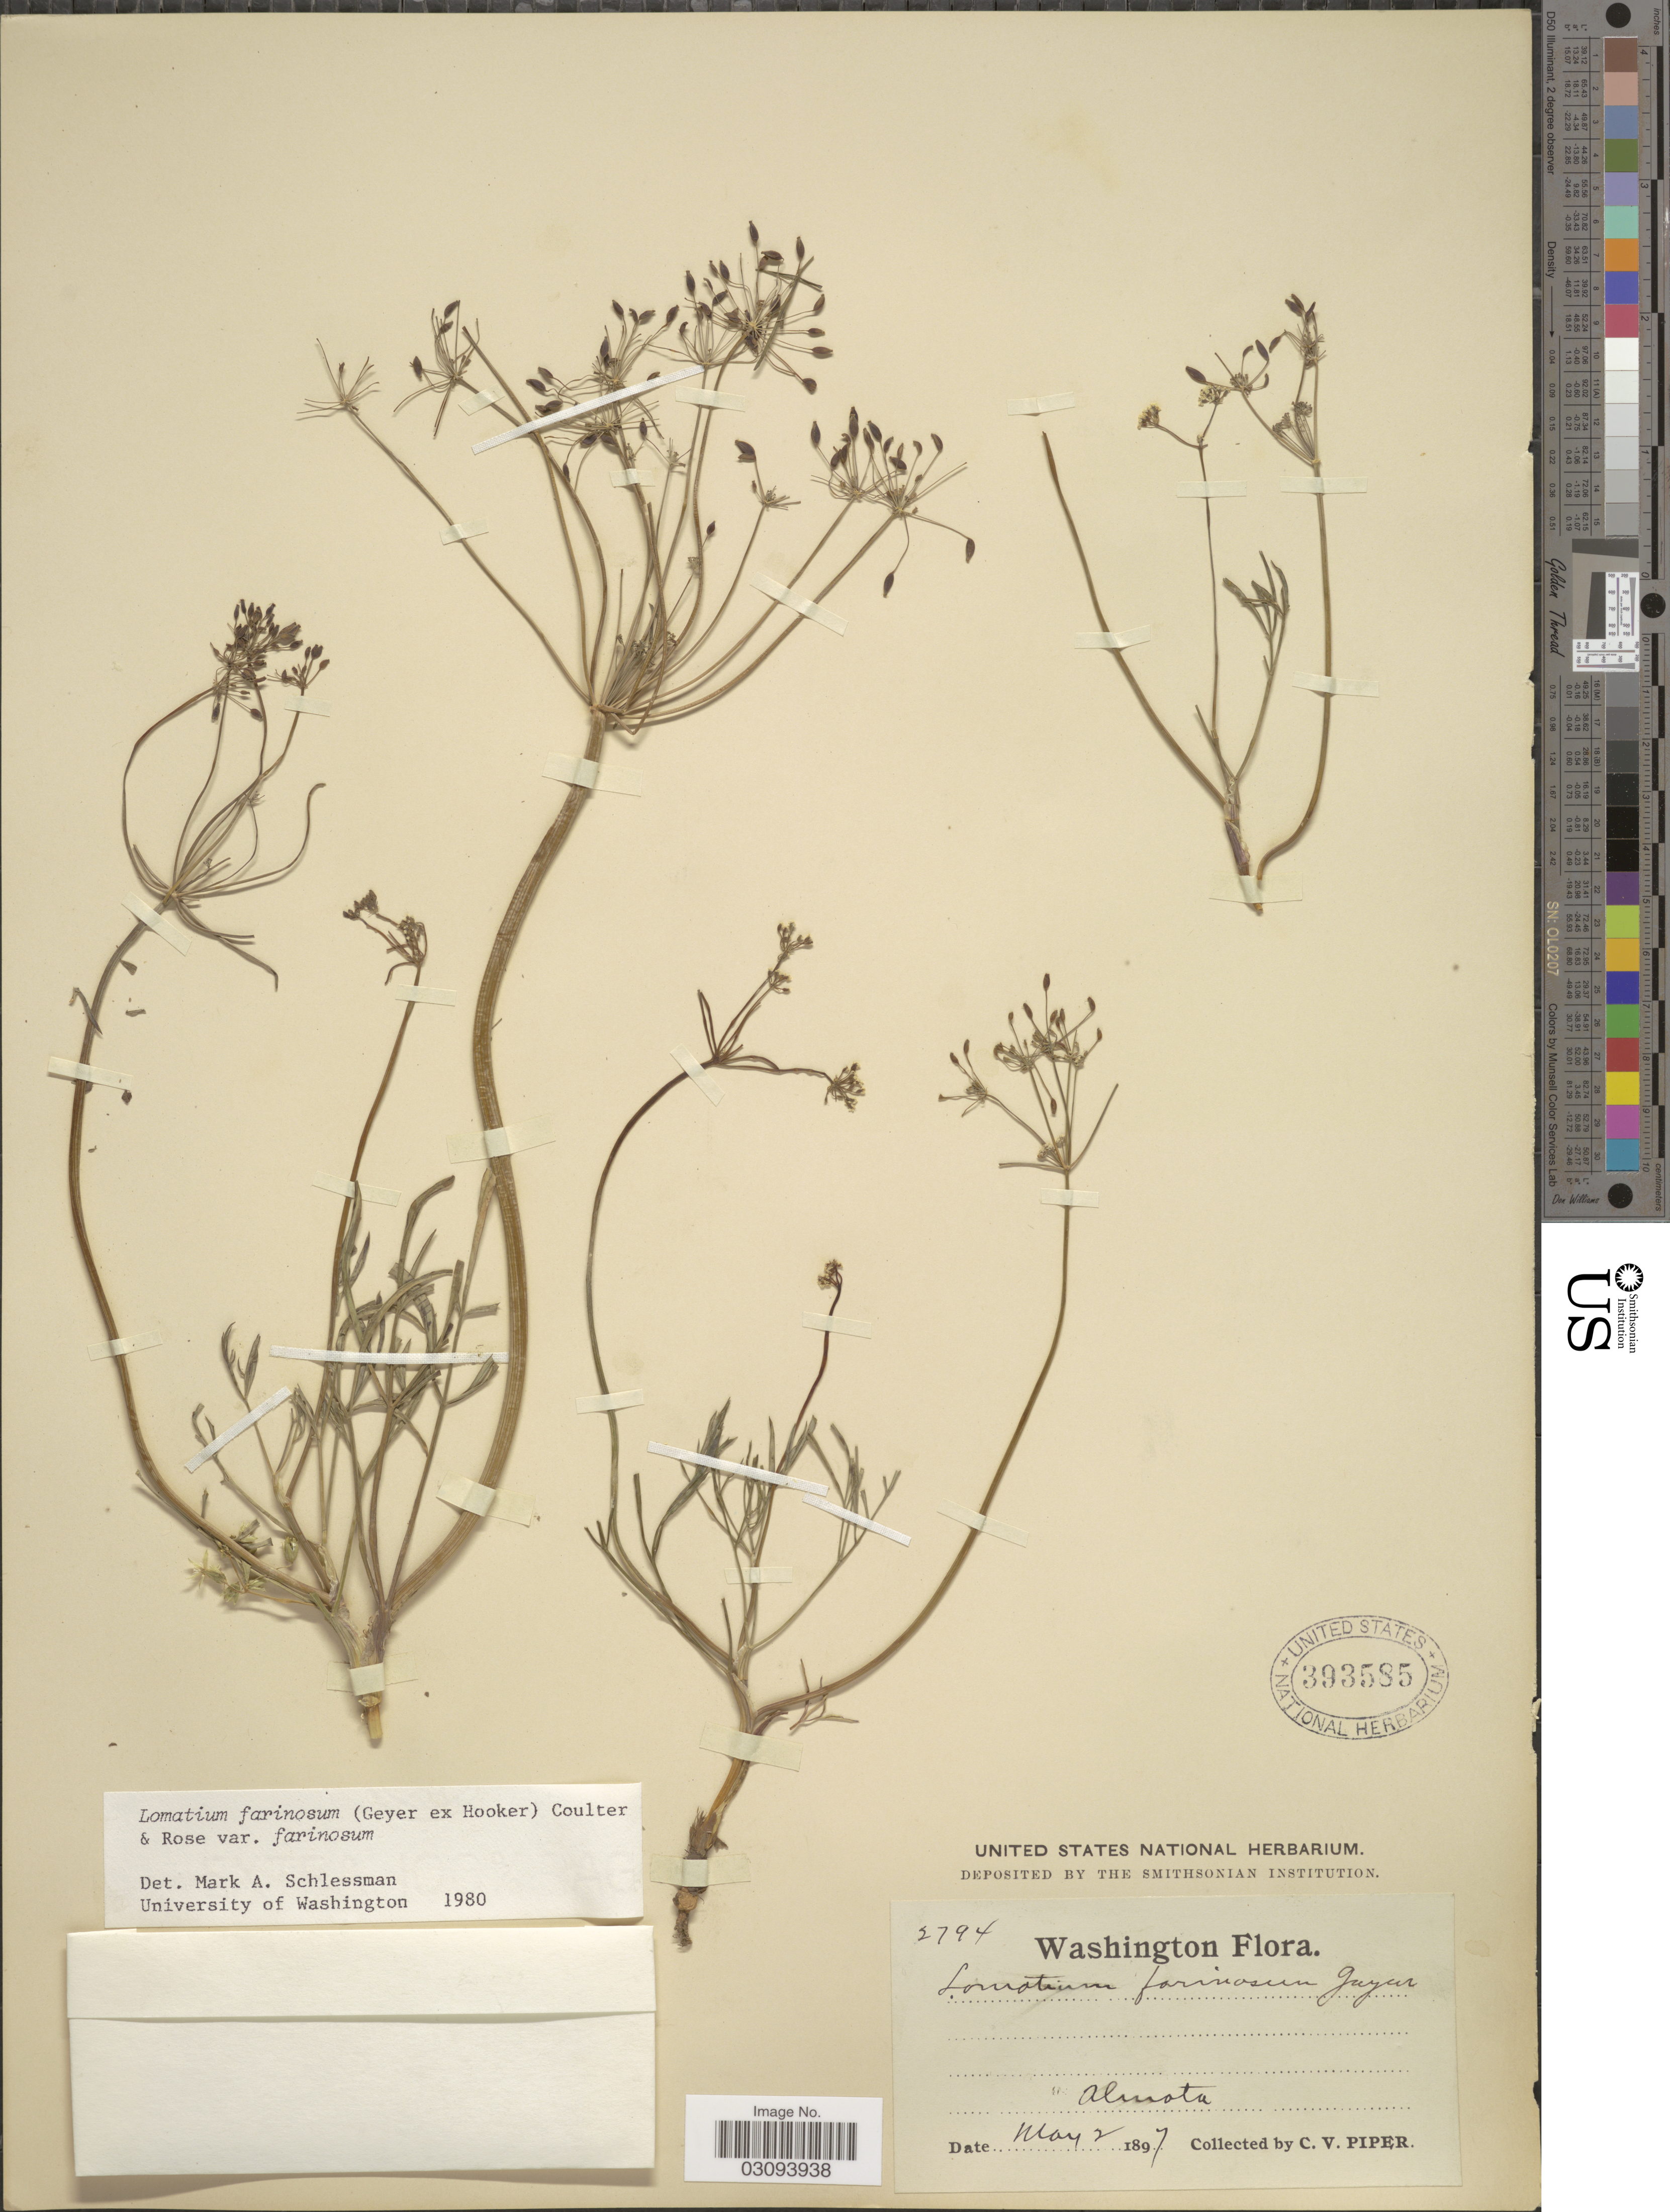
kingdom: Plantae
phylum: Tracheophyta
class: Magnoliopsida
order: Apiales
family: Apiaceae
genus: Lomatium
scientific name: Lomatium farinosum var. farinosum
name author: (Geyer) J.M. Coult. & Rose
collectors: C. V. Piper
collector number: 2794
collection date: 1897-05-02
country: United States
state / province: Washington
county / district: Whitman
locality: Almota.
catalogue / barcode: US 393585